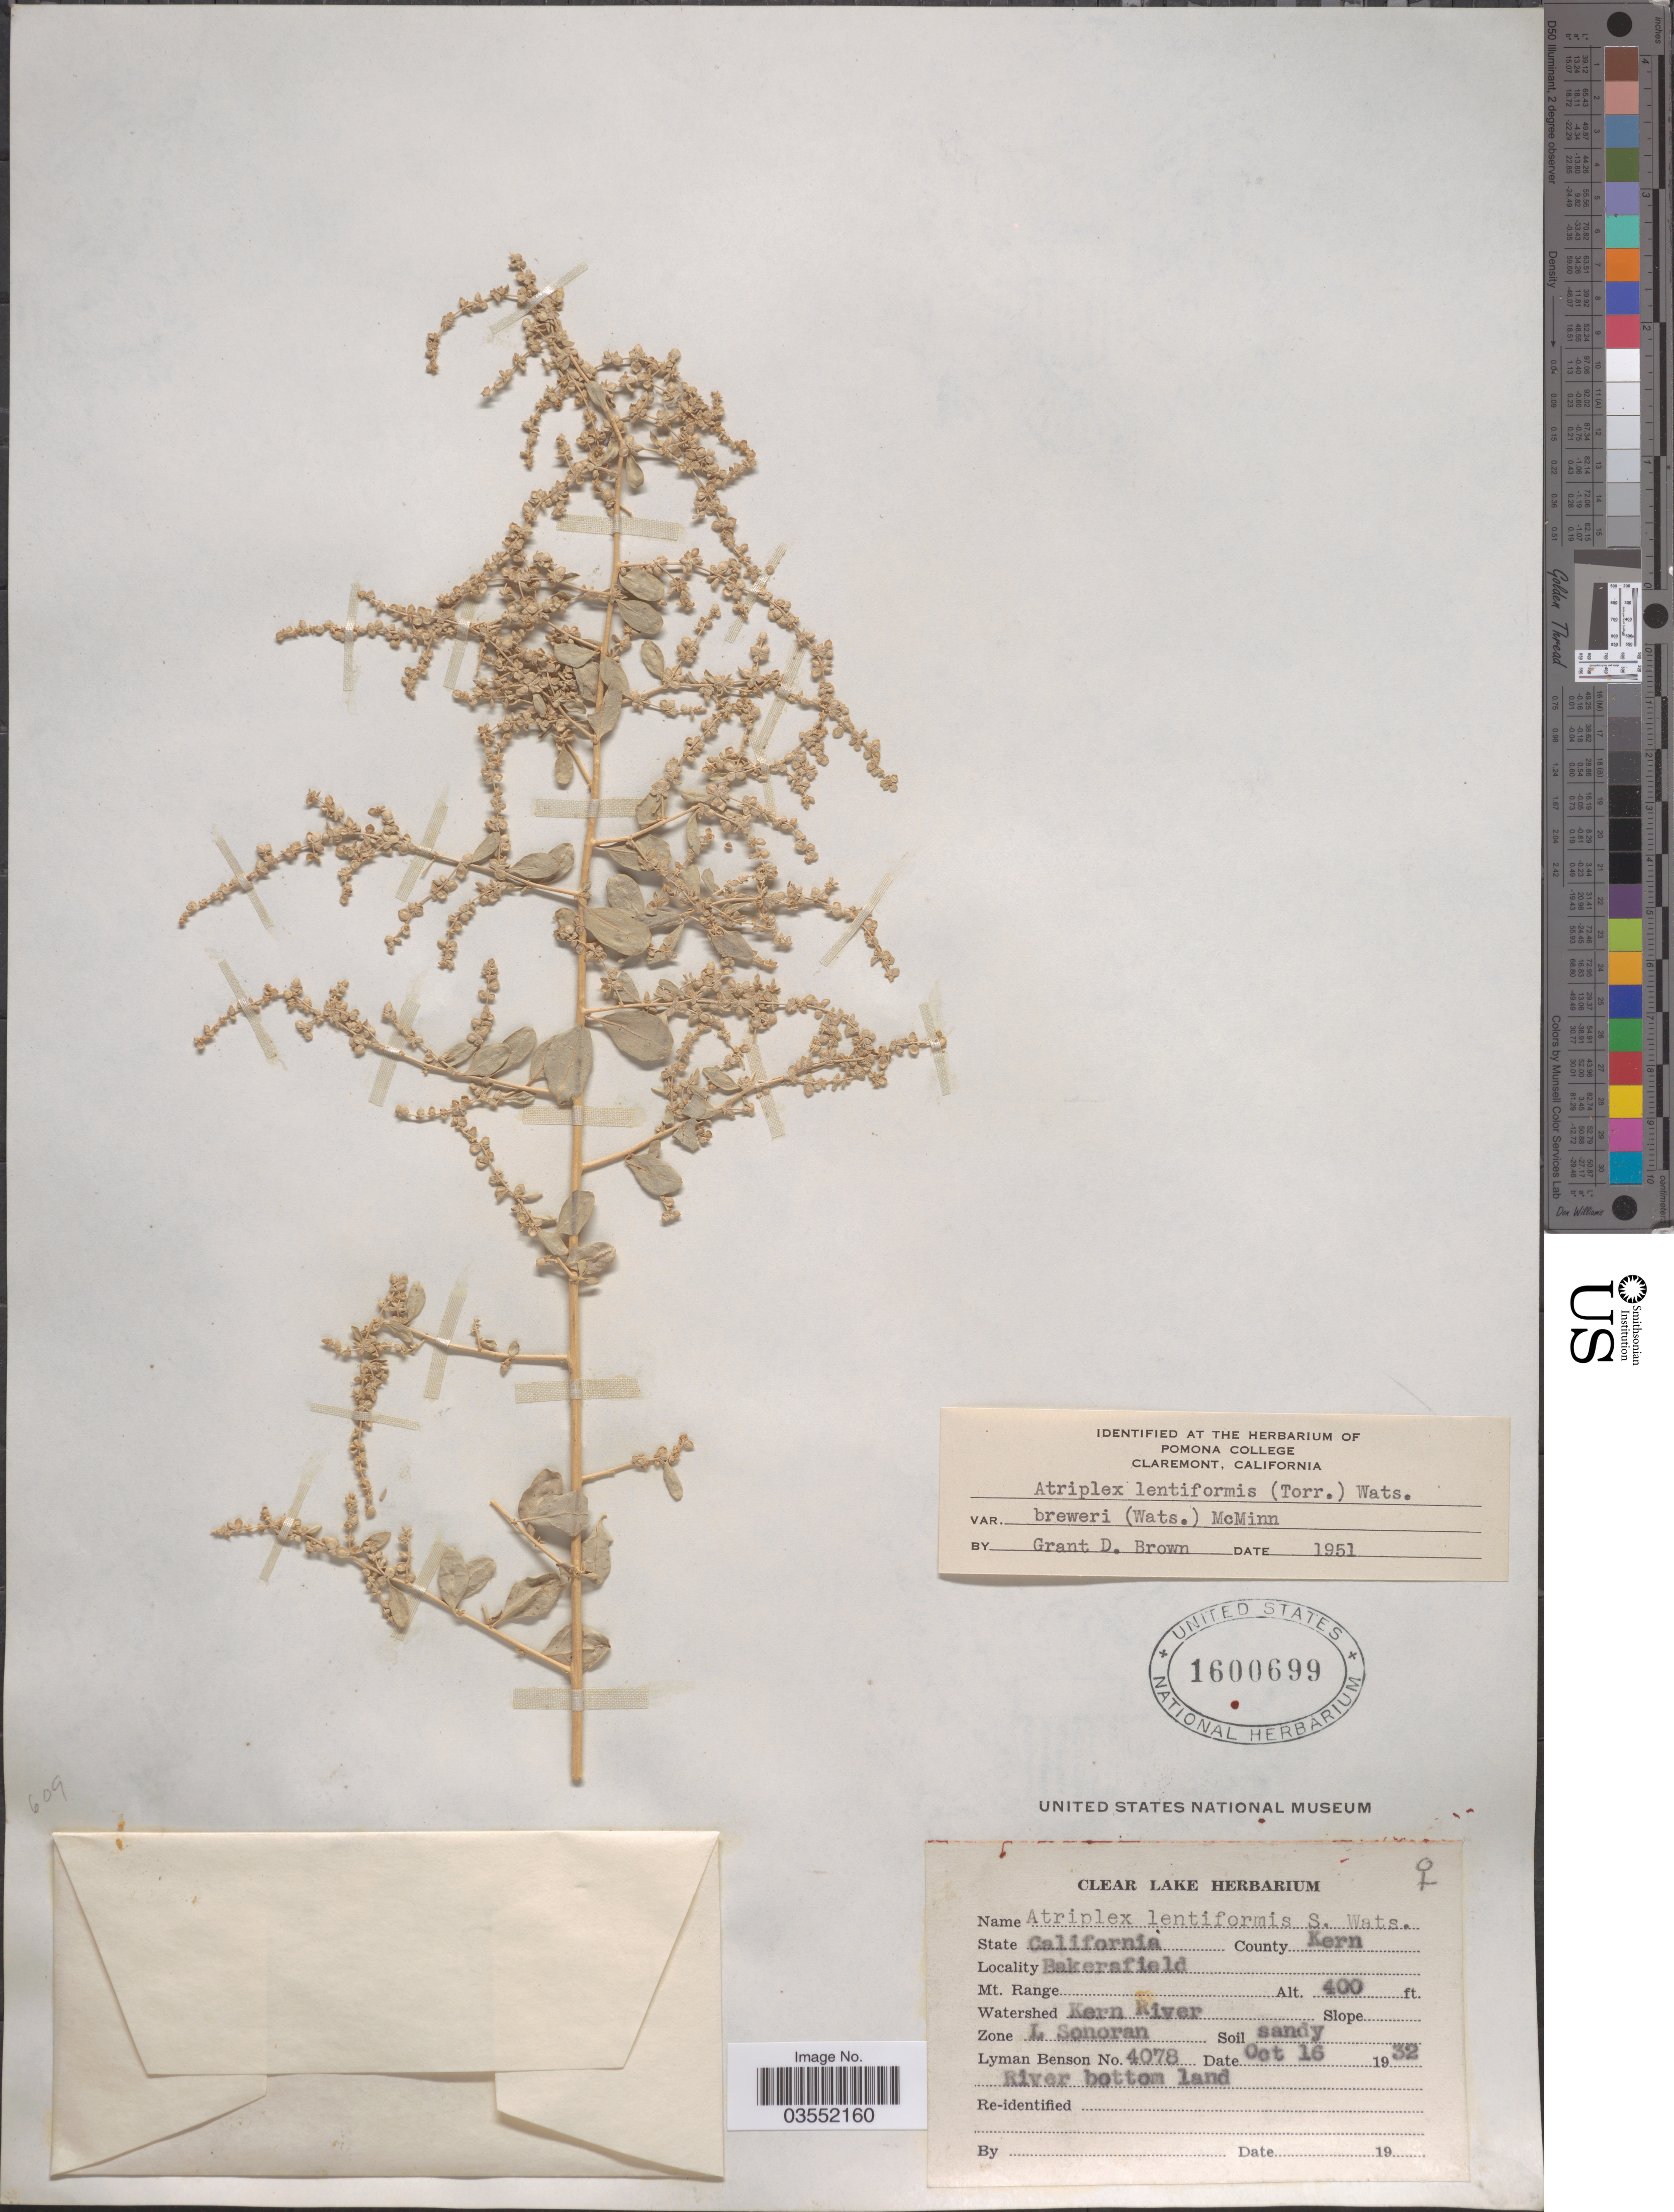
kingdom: Plantae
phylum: Tracheophyta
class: Magnoliopsida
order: Caryophyllales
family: Amaranthaceae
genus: Atriplex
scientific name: Atriplex lentiformis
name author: (Torr.) S. Watson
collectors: L. D. Benson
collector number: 4078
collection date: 1932-10-16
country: United States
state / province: California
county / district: Kern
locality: County Kern. Bakersfield. Watershed Kern River. Zone L Sonoran.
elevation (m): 122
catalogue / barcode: US 1600699